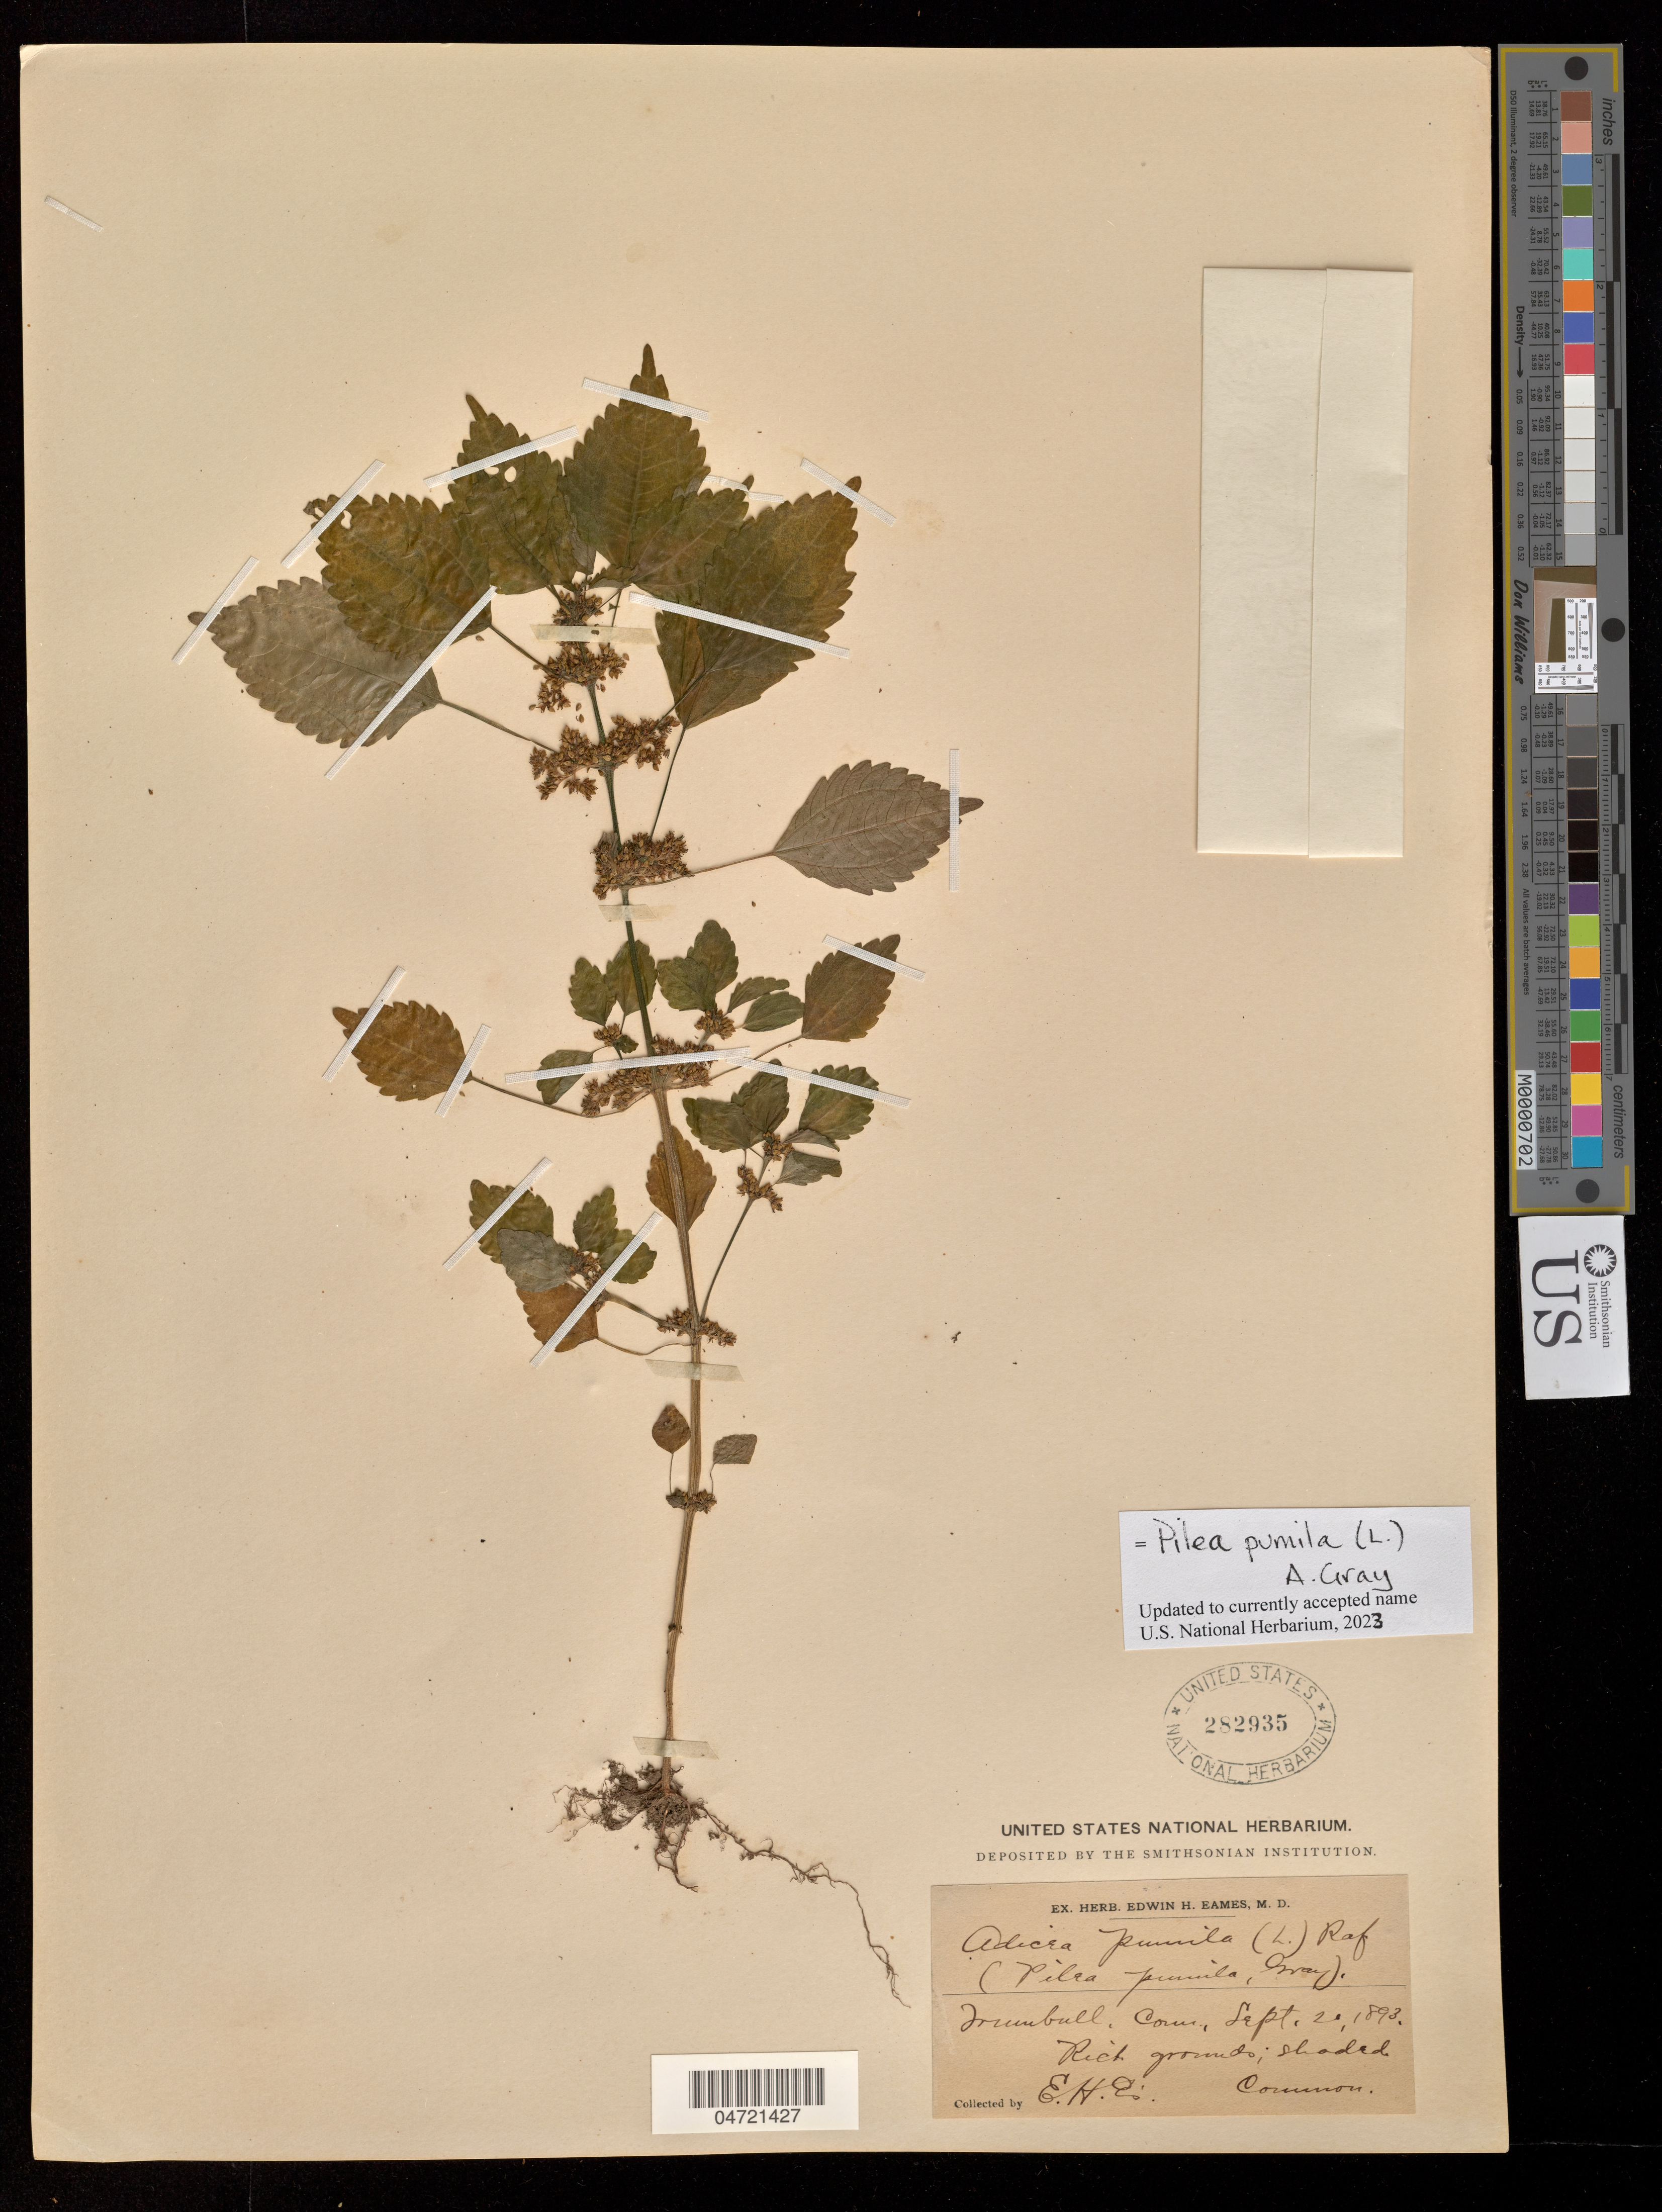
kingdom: Plantae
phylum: Tracheophyta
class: Magnoliopsida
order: Rosales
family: Urticaceae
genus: Pilea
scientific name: Pilea pumila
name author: (L.) A. Gray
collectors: E. H. Eames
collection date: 1893-09-20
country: United States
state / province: Connecticut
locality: Trumbull.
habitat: Rich grounds, shaded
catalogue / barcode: US 282935